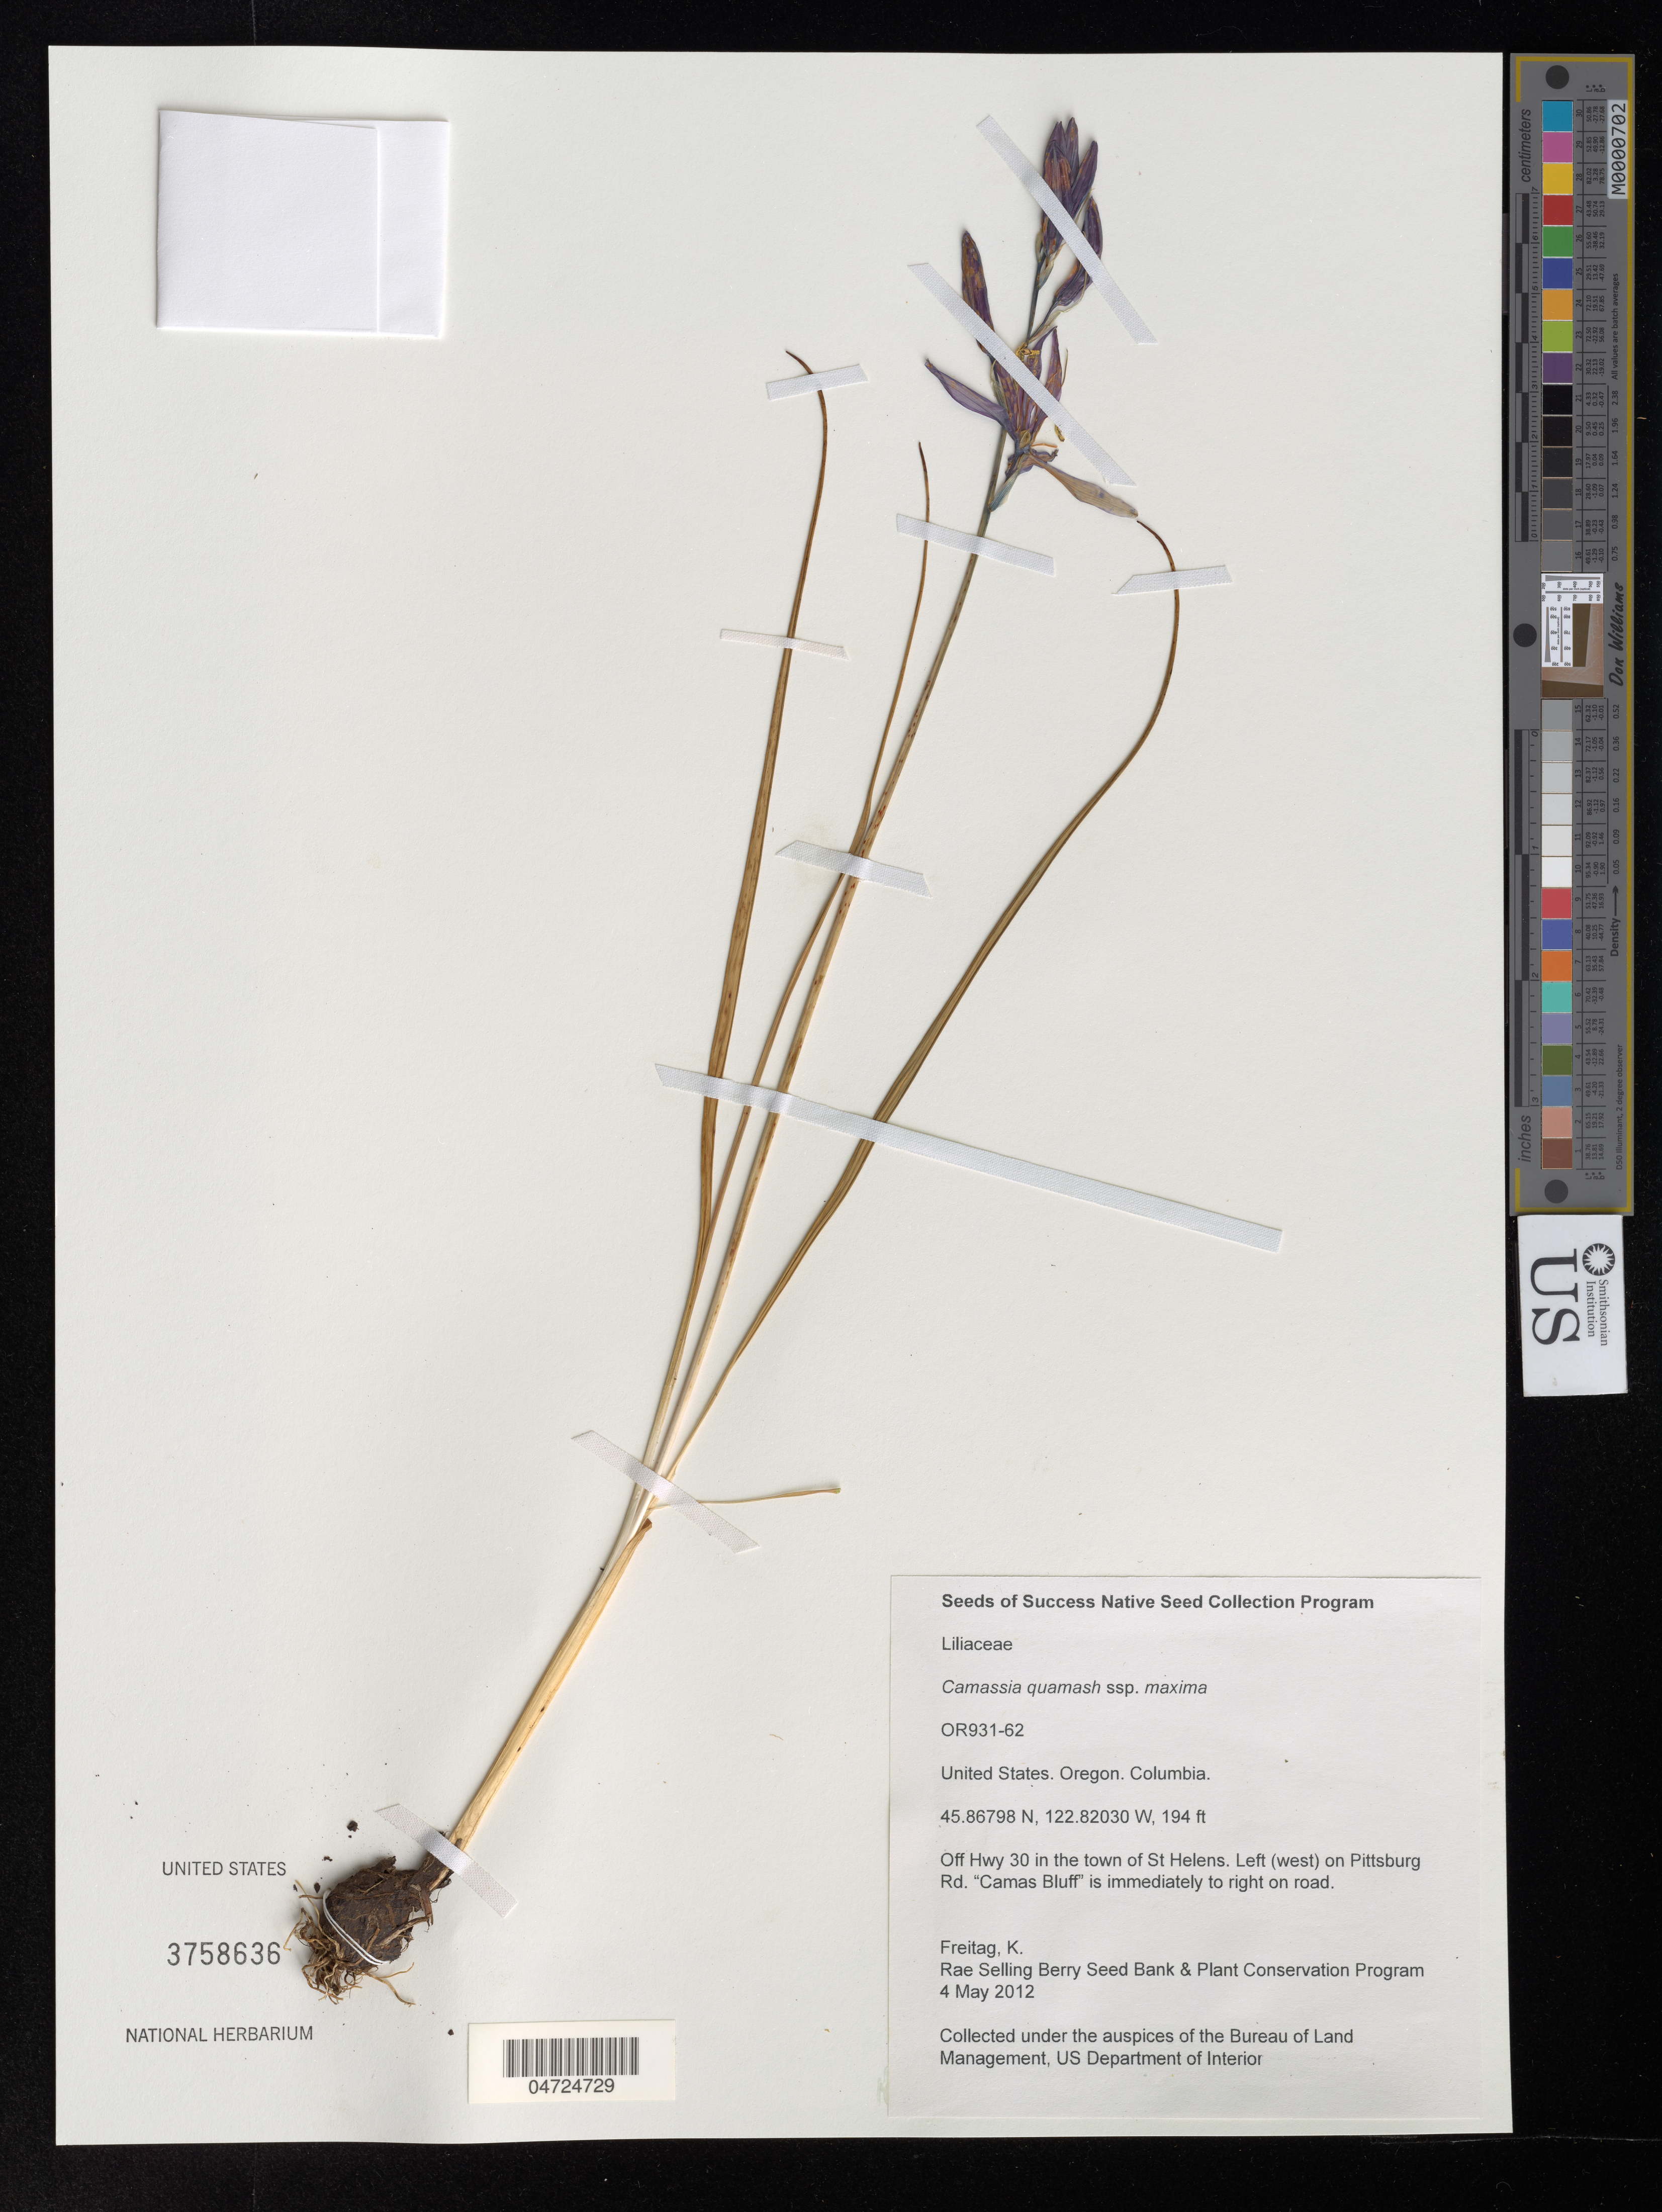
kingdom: Plantae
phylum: Tracheophyta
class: Liliopsida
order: Asparagales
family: Asparagaceae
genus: Camassia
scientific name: Camassia quamash subsp. maxima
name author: Gould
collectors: K. Freitag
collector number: OR931-62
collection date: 2012-05-04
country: United States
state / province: Oregon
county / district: Columbia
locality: Columbia. Off Hwy 30 in the town of St Helens. Left (west) on Pittsburg Rd. "Camas Bluff" is immediately to right on road.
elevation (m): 59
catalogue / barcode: US 3758636